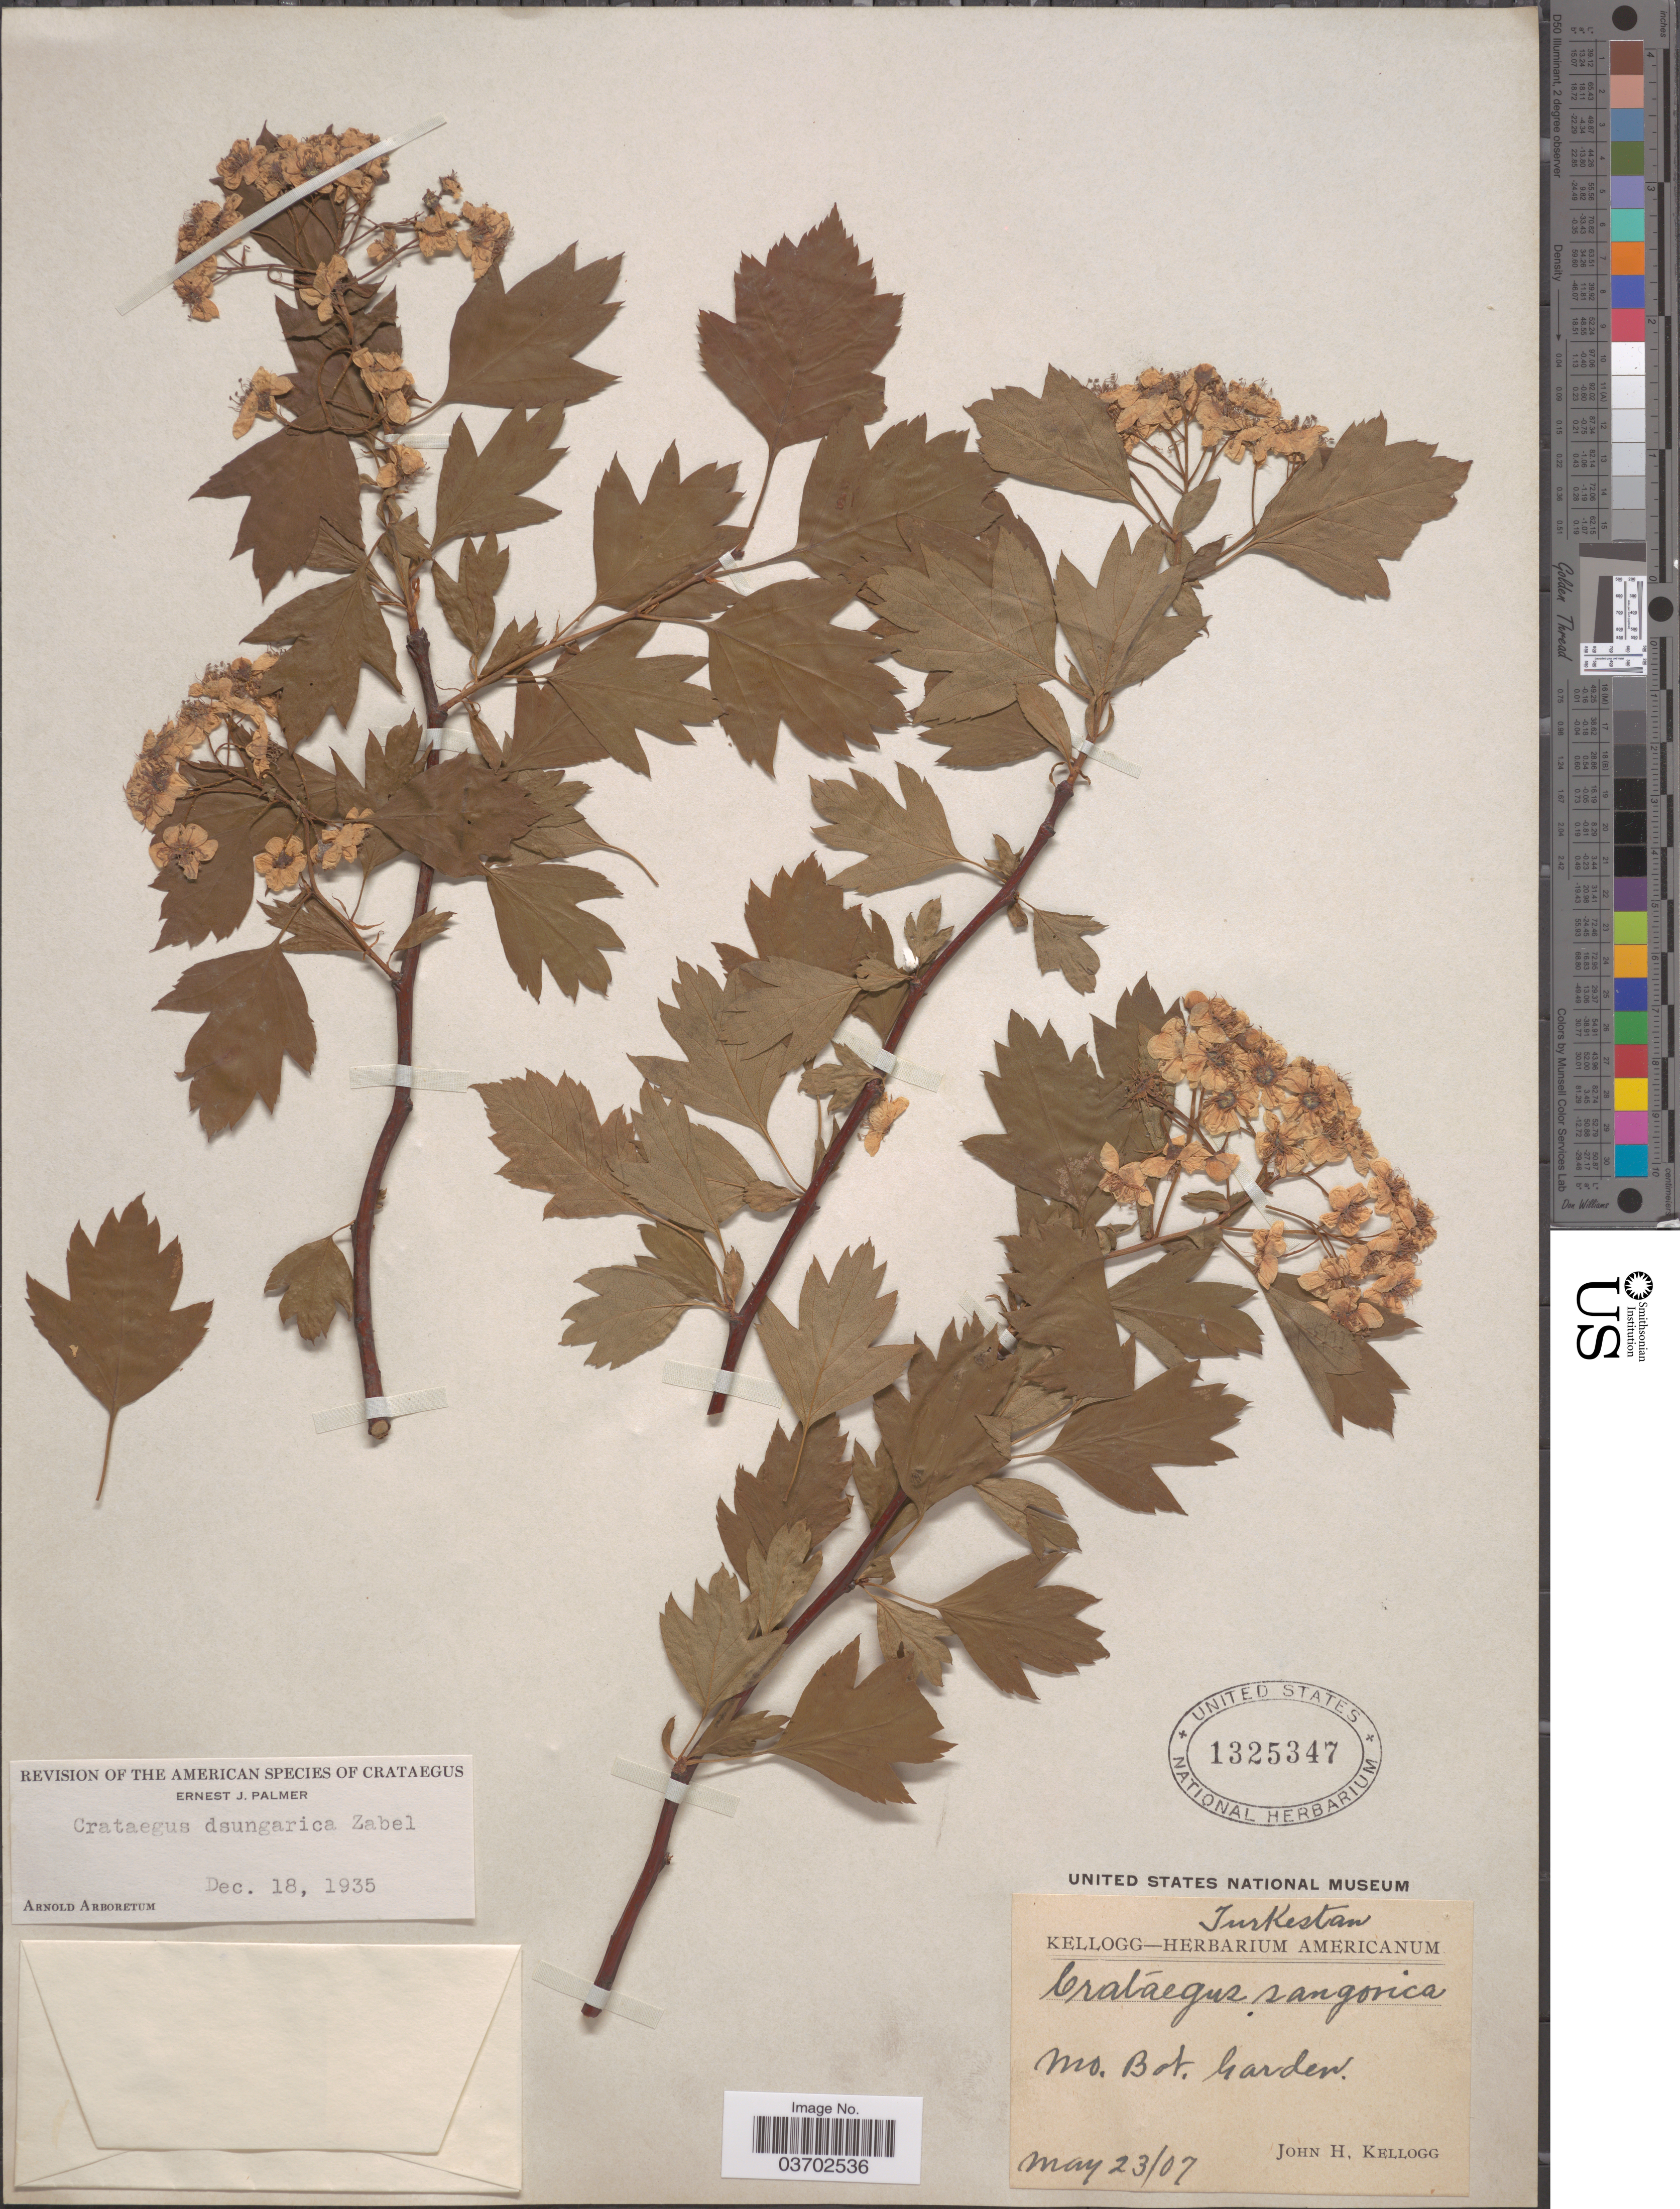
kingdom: Plantae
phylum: Tracheophyta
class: Magnoliopsida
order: Rosales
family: Rosaceae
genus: Crataegus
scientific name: Crataegus dsungarica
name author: Zabel ex Lange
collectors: J. H. Kellogg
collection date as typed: Transcribed d/m/y: 23/5/7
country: United States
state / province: Missouri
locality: Mo. Bot. Garden.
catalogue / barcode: US 1325347